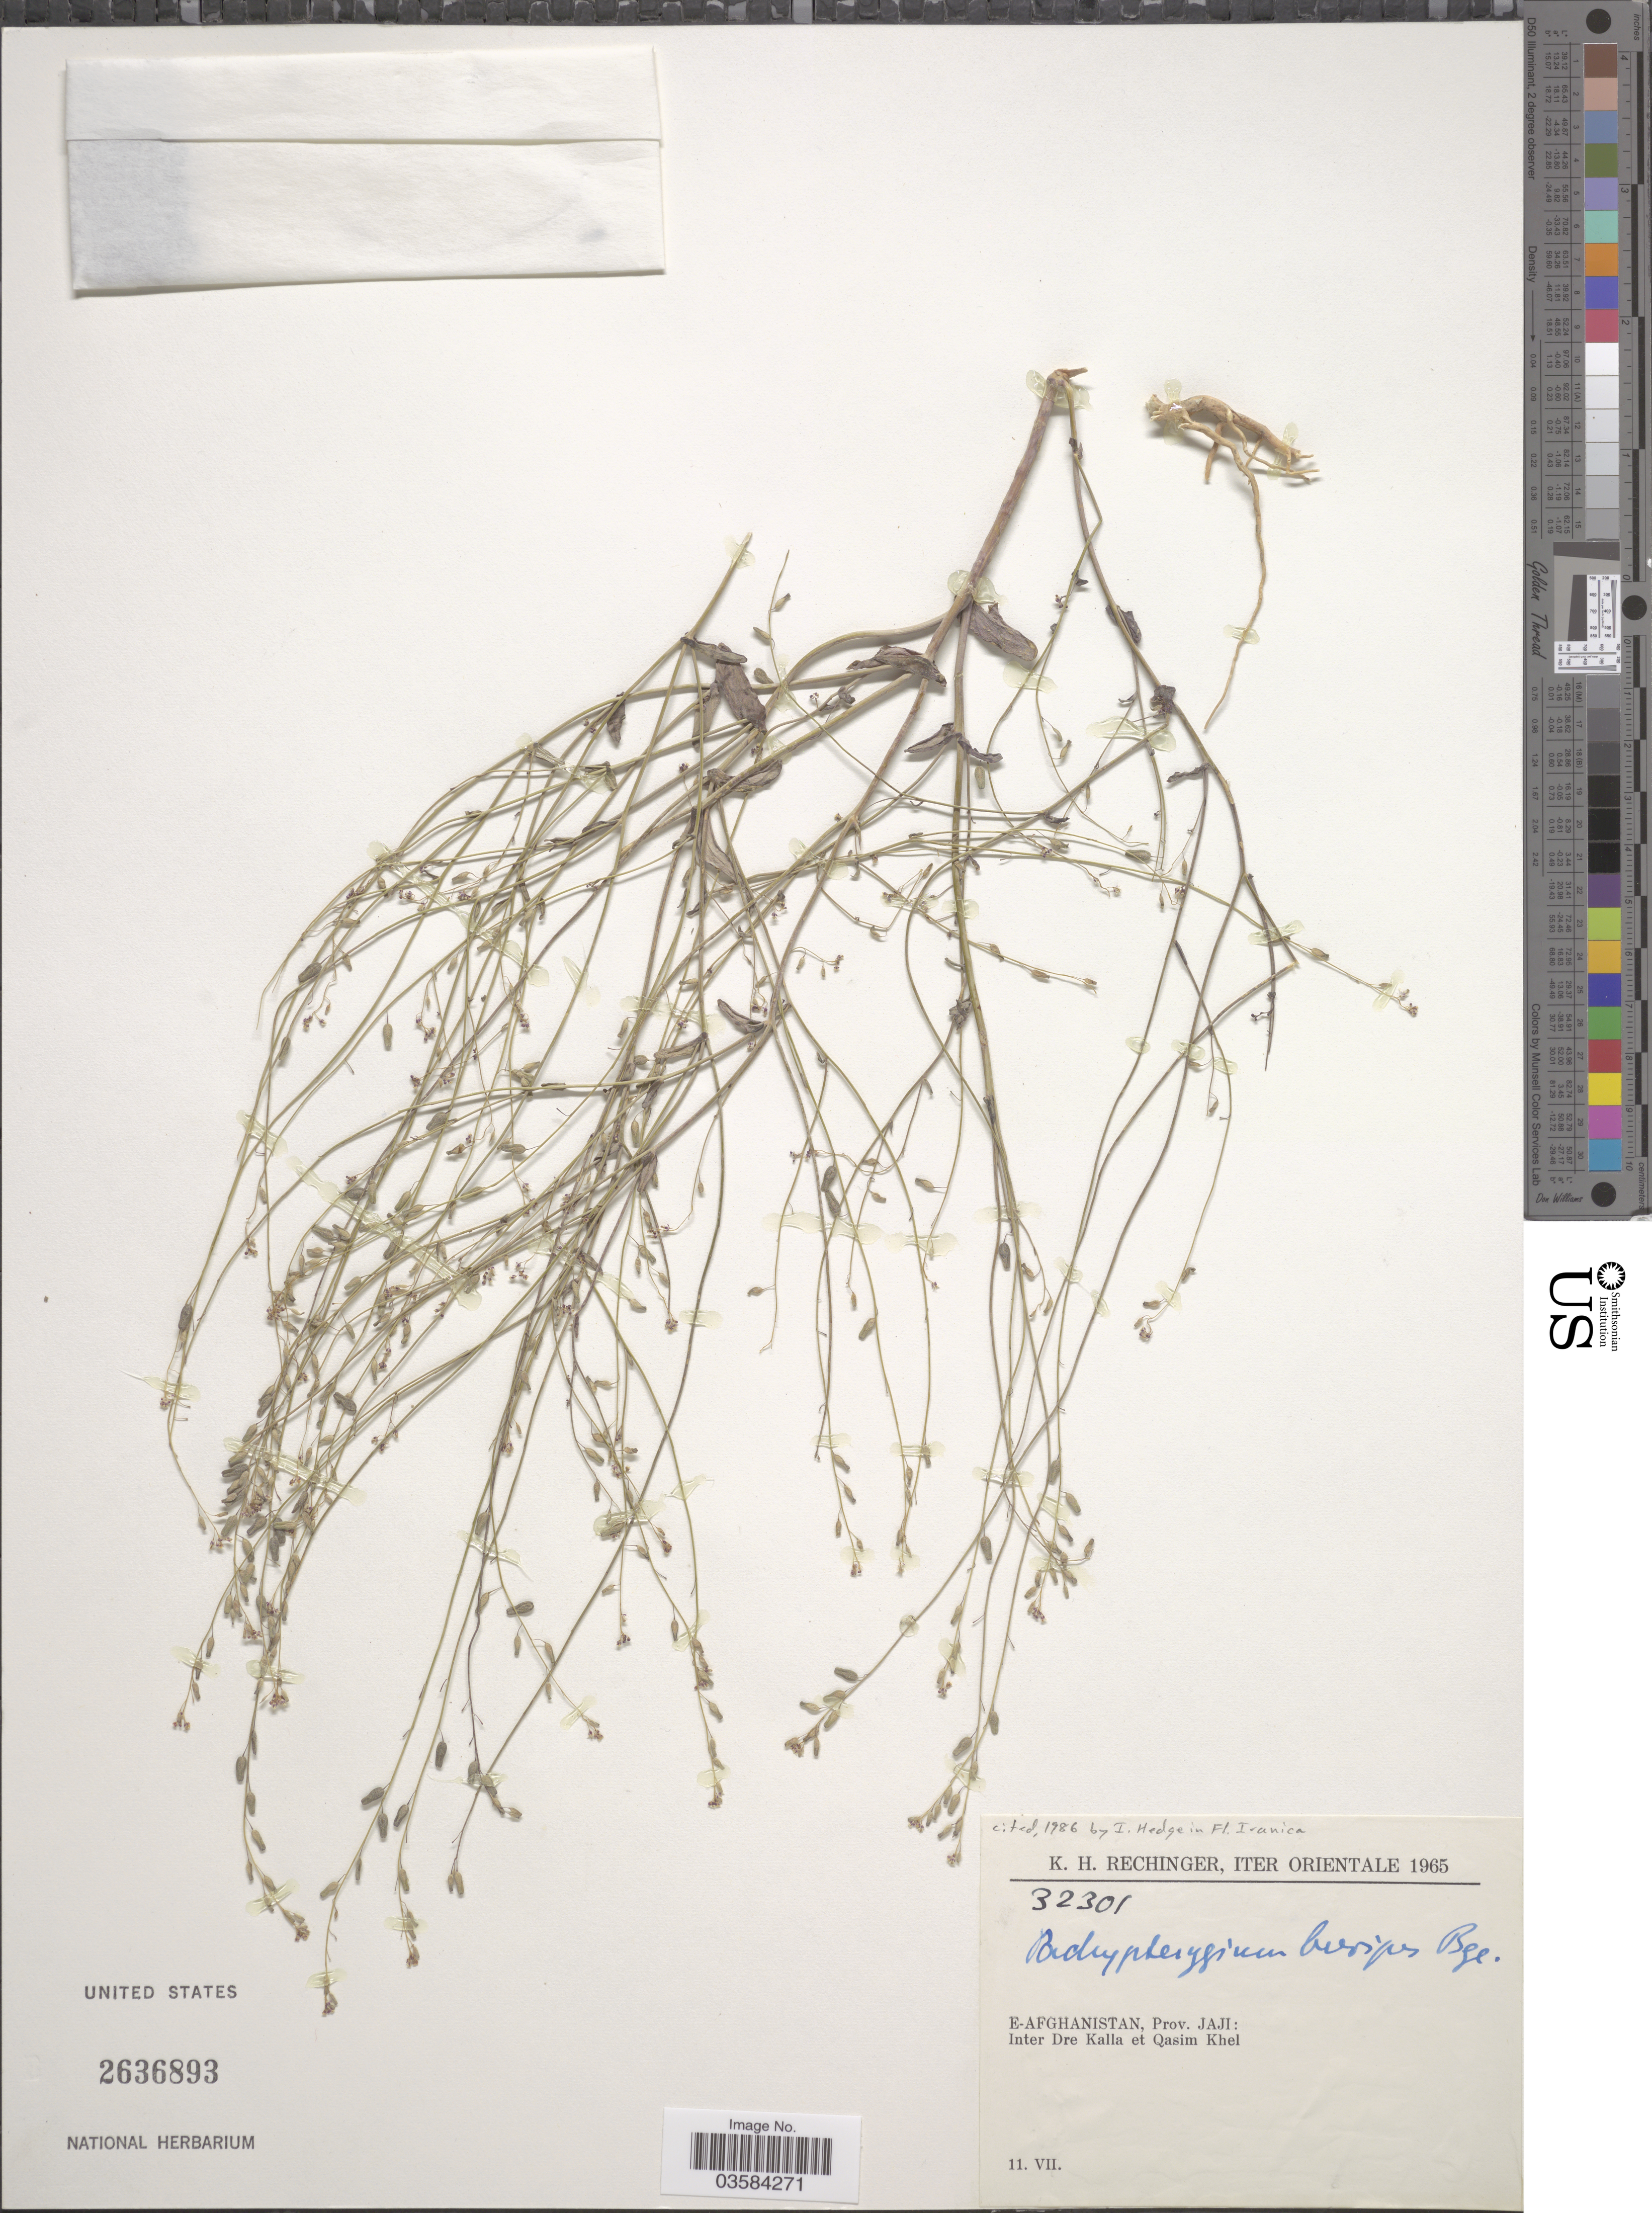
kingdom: Plantae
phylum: Tracheophyta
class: Magnoliopsida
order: Brassicales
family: Brassicaceae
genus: Pachypterygium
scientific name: Pachypterygium brevipes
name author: Bunge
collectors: K. H. Rechinger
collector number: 32301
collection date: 1965-07-11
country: Afghanistan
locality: Iter Orientale. E-Afghanistan, Prov. Jaji: Inter Dre Kalla et Qasim Khel.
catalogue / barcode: US 2636893